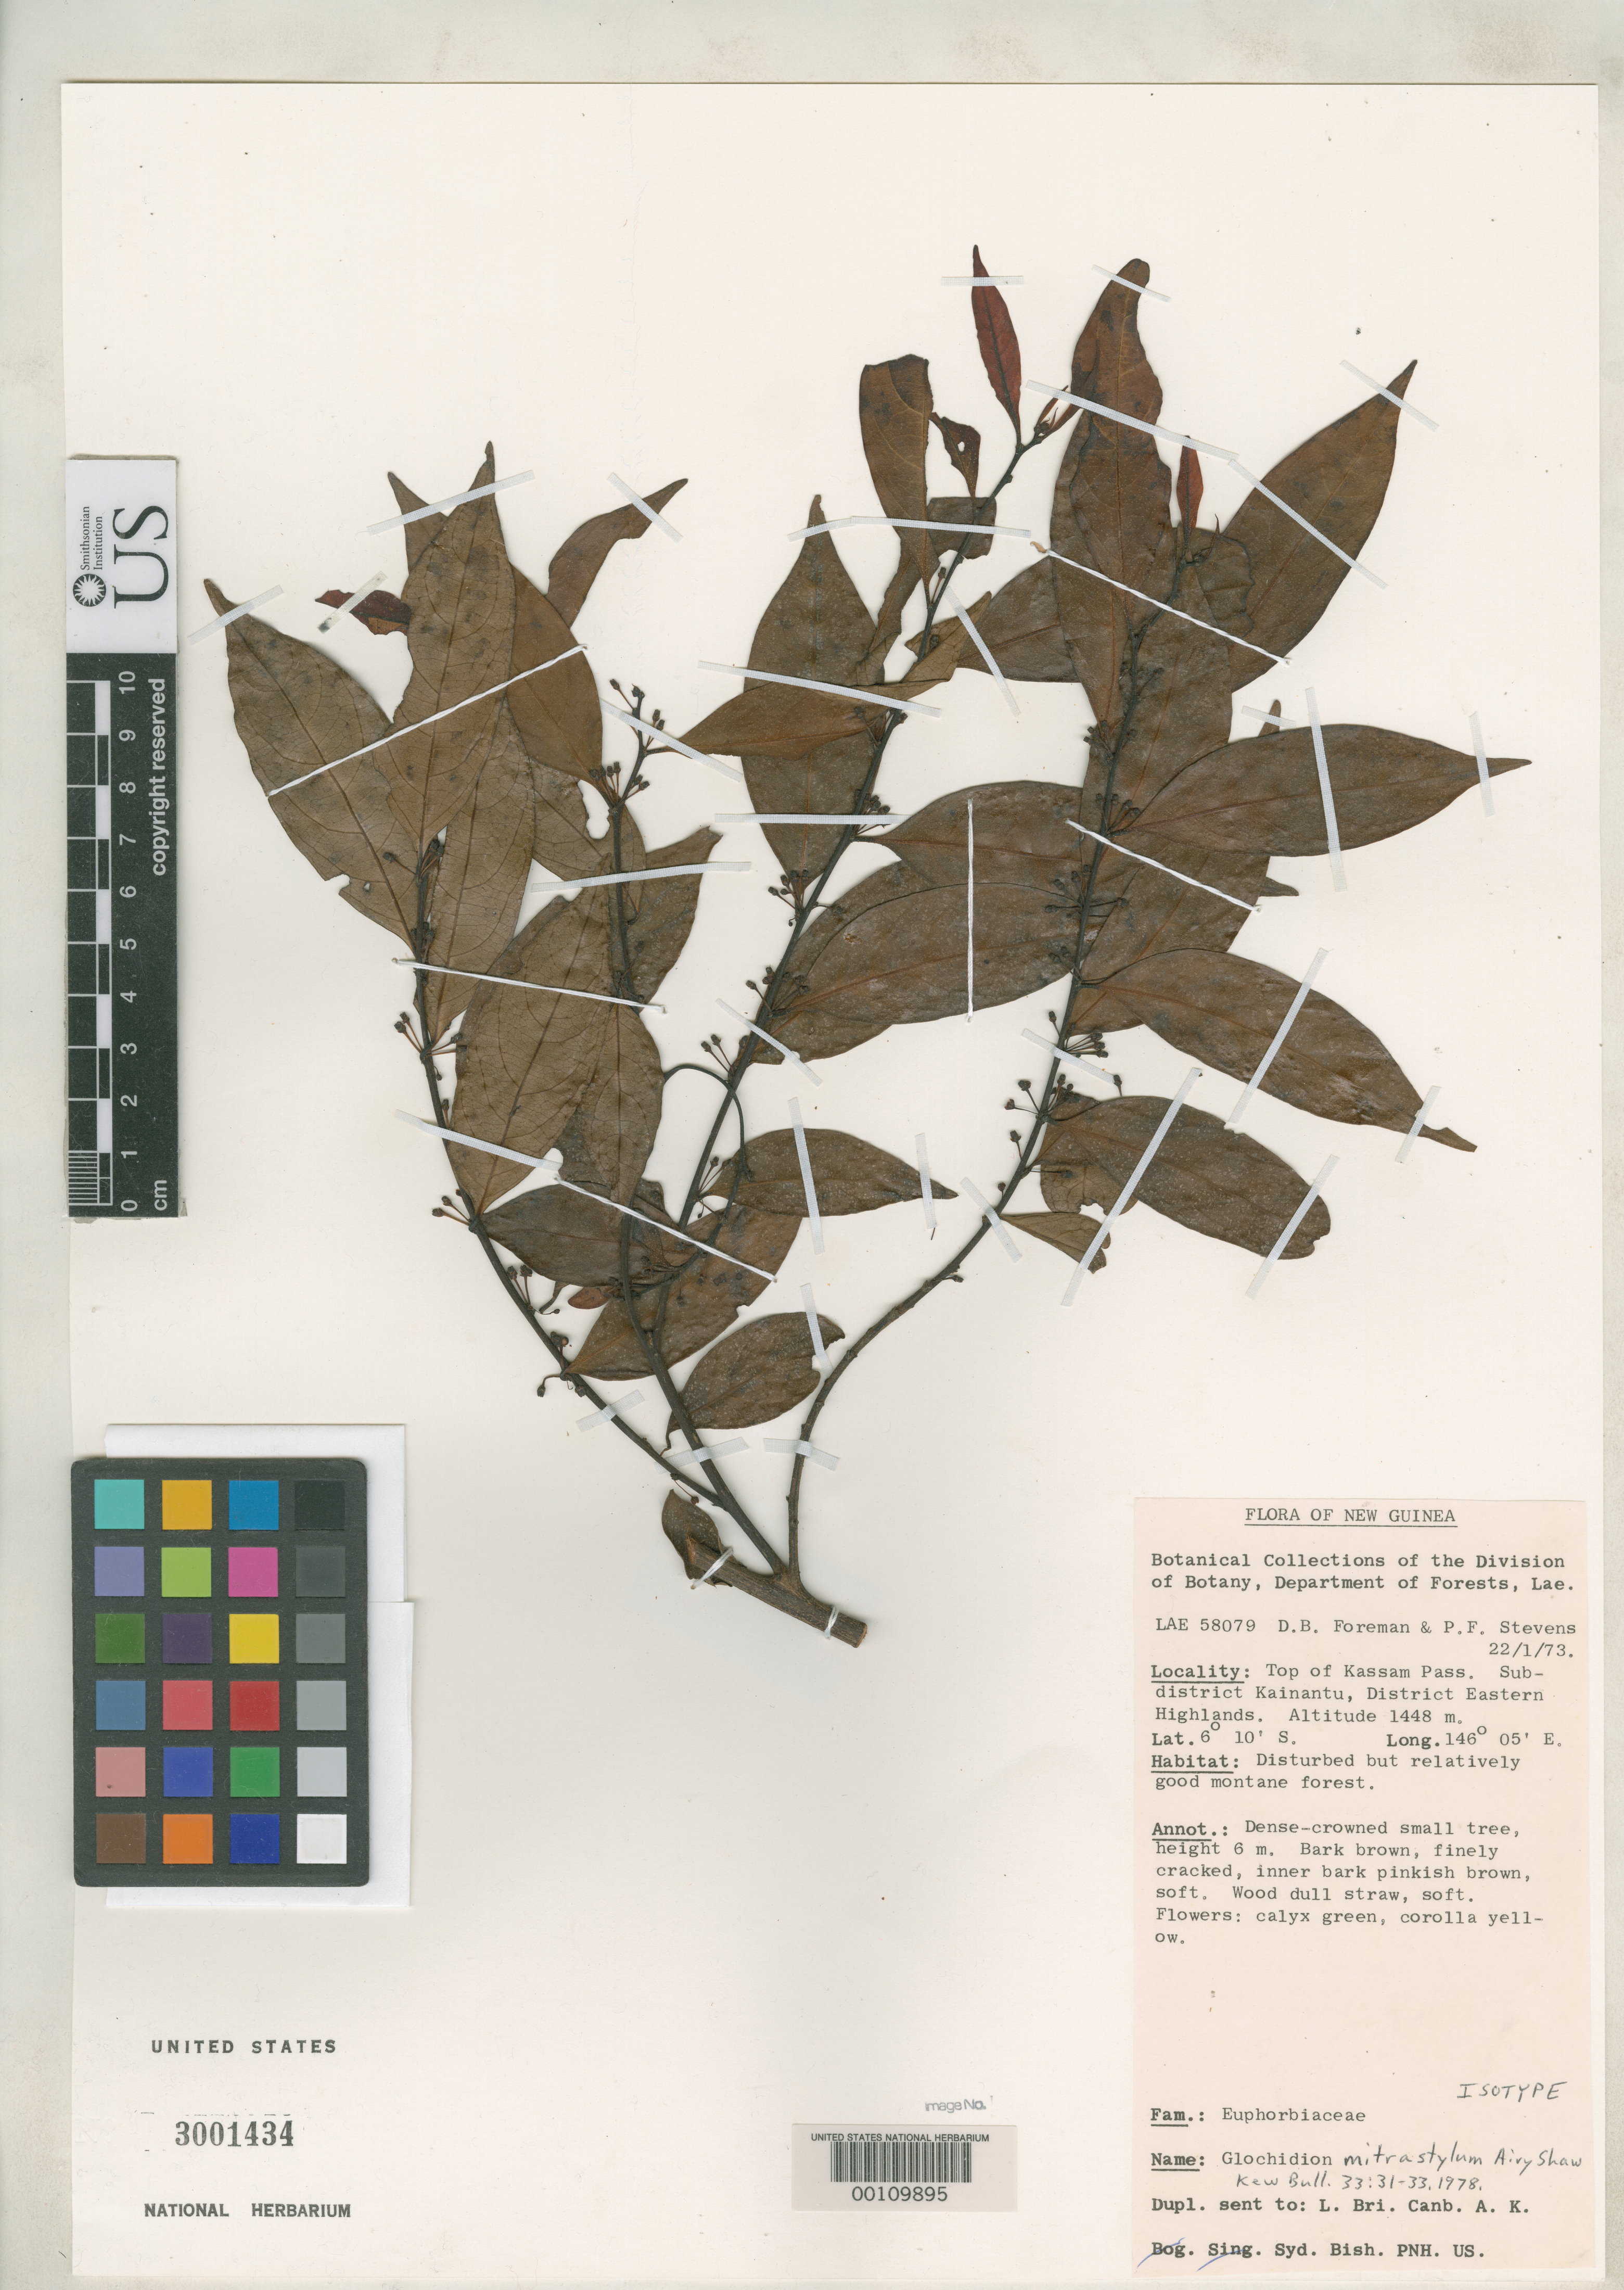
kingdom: Plantae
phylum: Tracheophyta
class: Magnoliopsida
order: Malpighiales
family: Phyllanthaceae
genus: Glochidion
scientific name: Glochidion mitrastylum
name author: Airy Shaw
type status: Isotype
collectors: D. Foreman & P. F. Stevens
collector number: Lae 58079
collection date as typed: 22 Jan 1973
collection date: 1973-01-22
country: Papua New Guinea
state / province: Eastern Highlands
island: New Guinea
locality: Kainantu, top of Kassam Pass.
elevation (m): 1448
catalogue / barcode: US 3001434